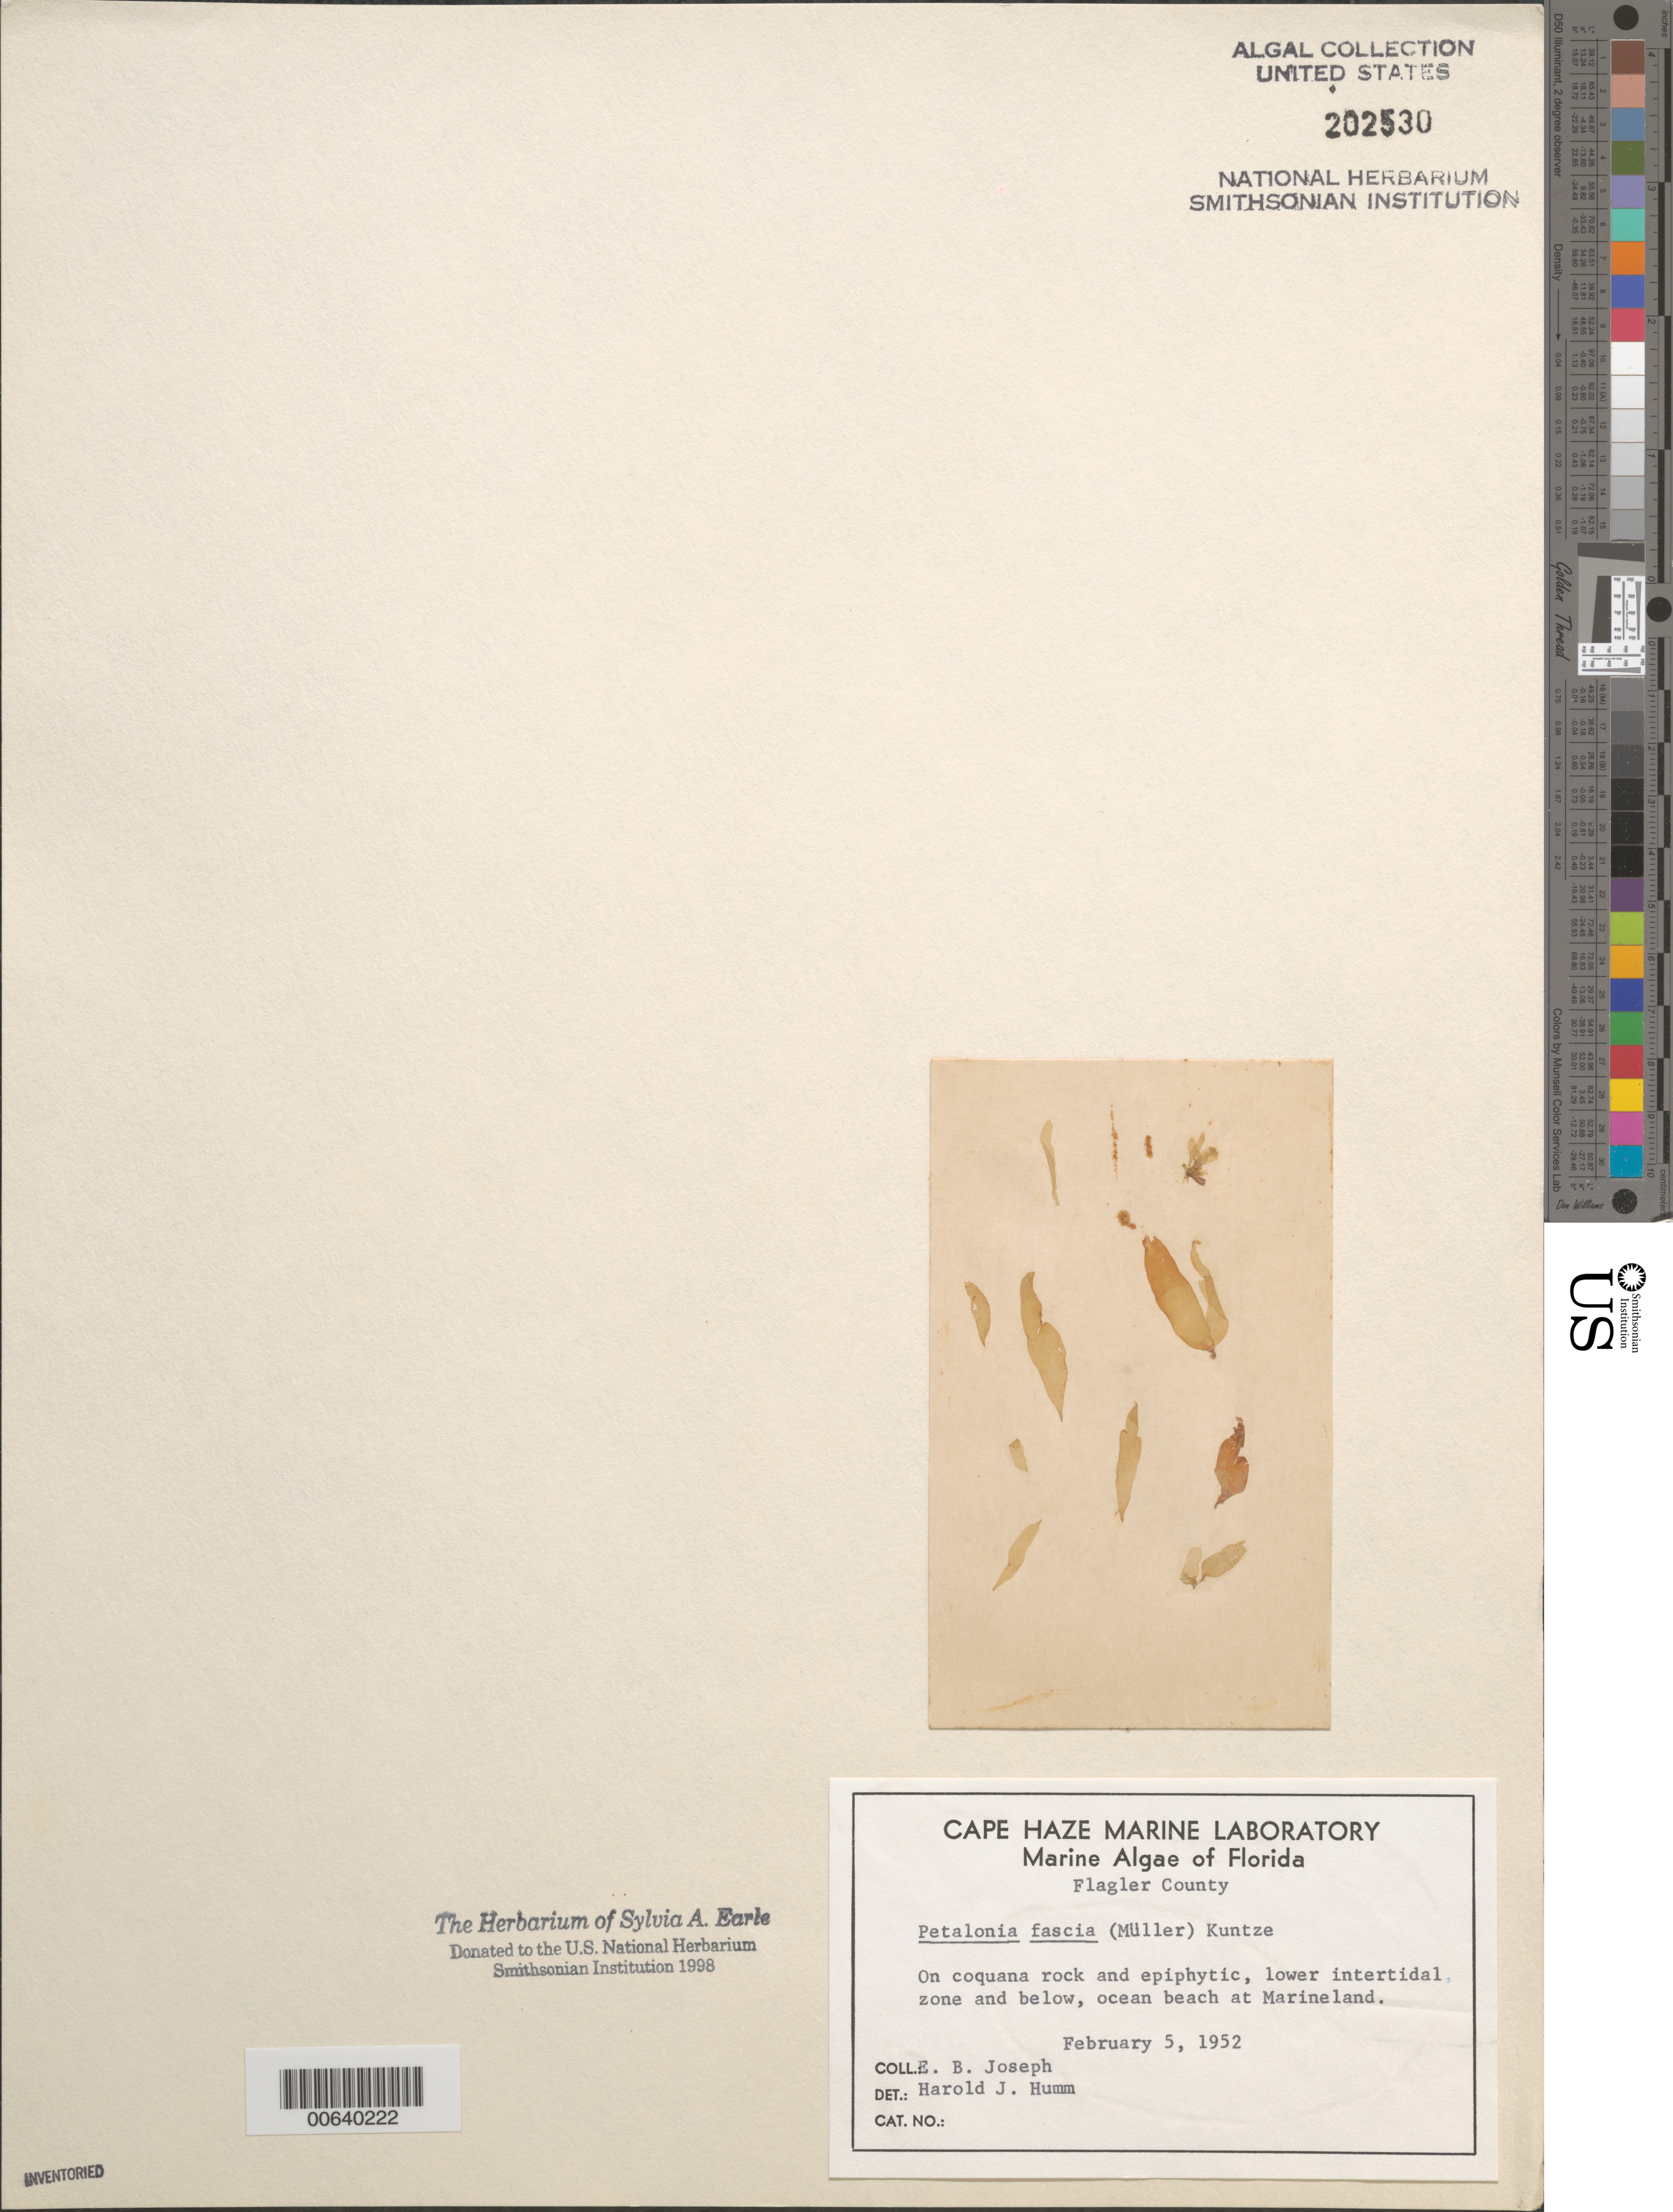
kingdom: Chromista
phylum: Ochrophyta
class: Phaeophyceae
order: Scytosiphonales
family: Scytosiphonaceae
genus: Petalonia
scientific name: Petalonia fascia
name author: (O.F. Müller) Kuntze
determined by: Humm, Harold J.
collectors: E. Joseph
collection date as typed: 05 Feb 1952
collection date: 1952-02-05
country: United States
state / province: Florida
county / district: Flagler County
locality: Marineland ocean beach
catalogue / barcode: US 202530